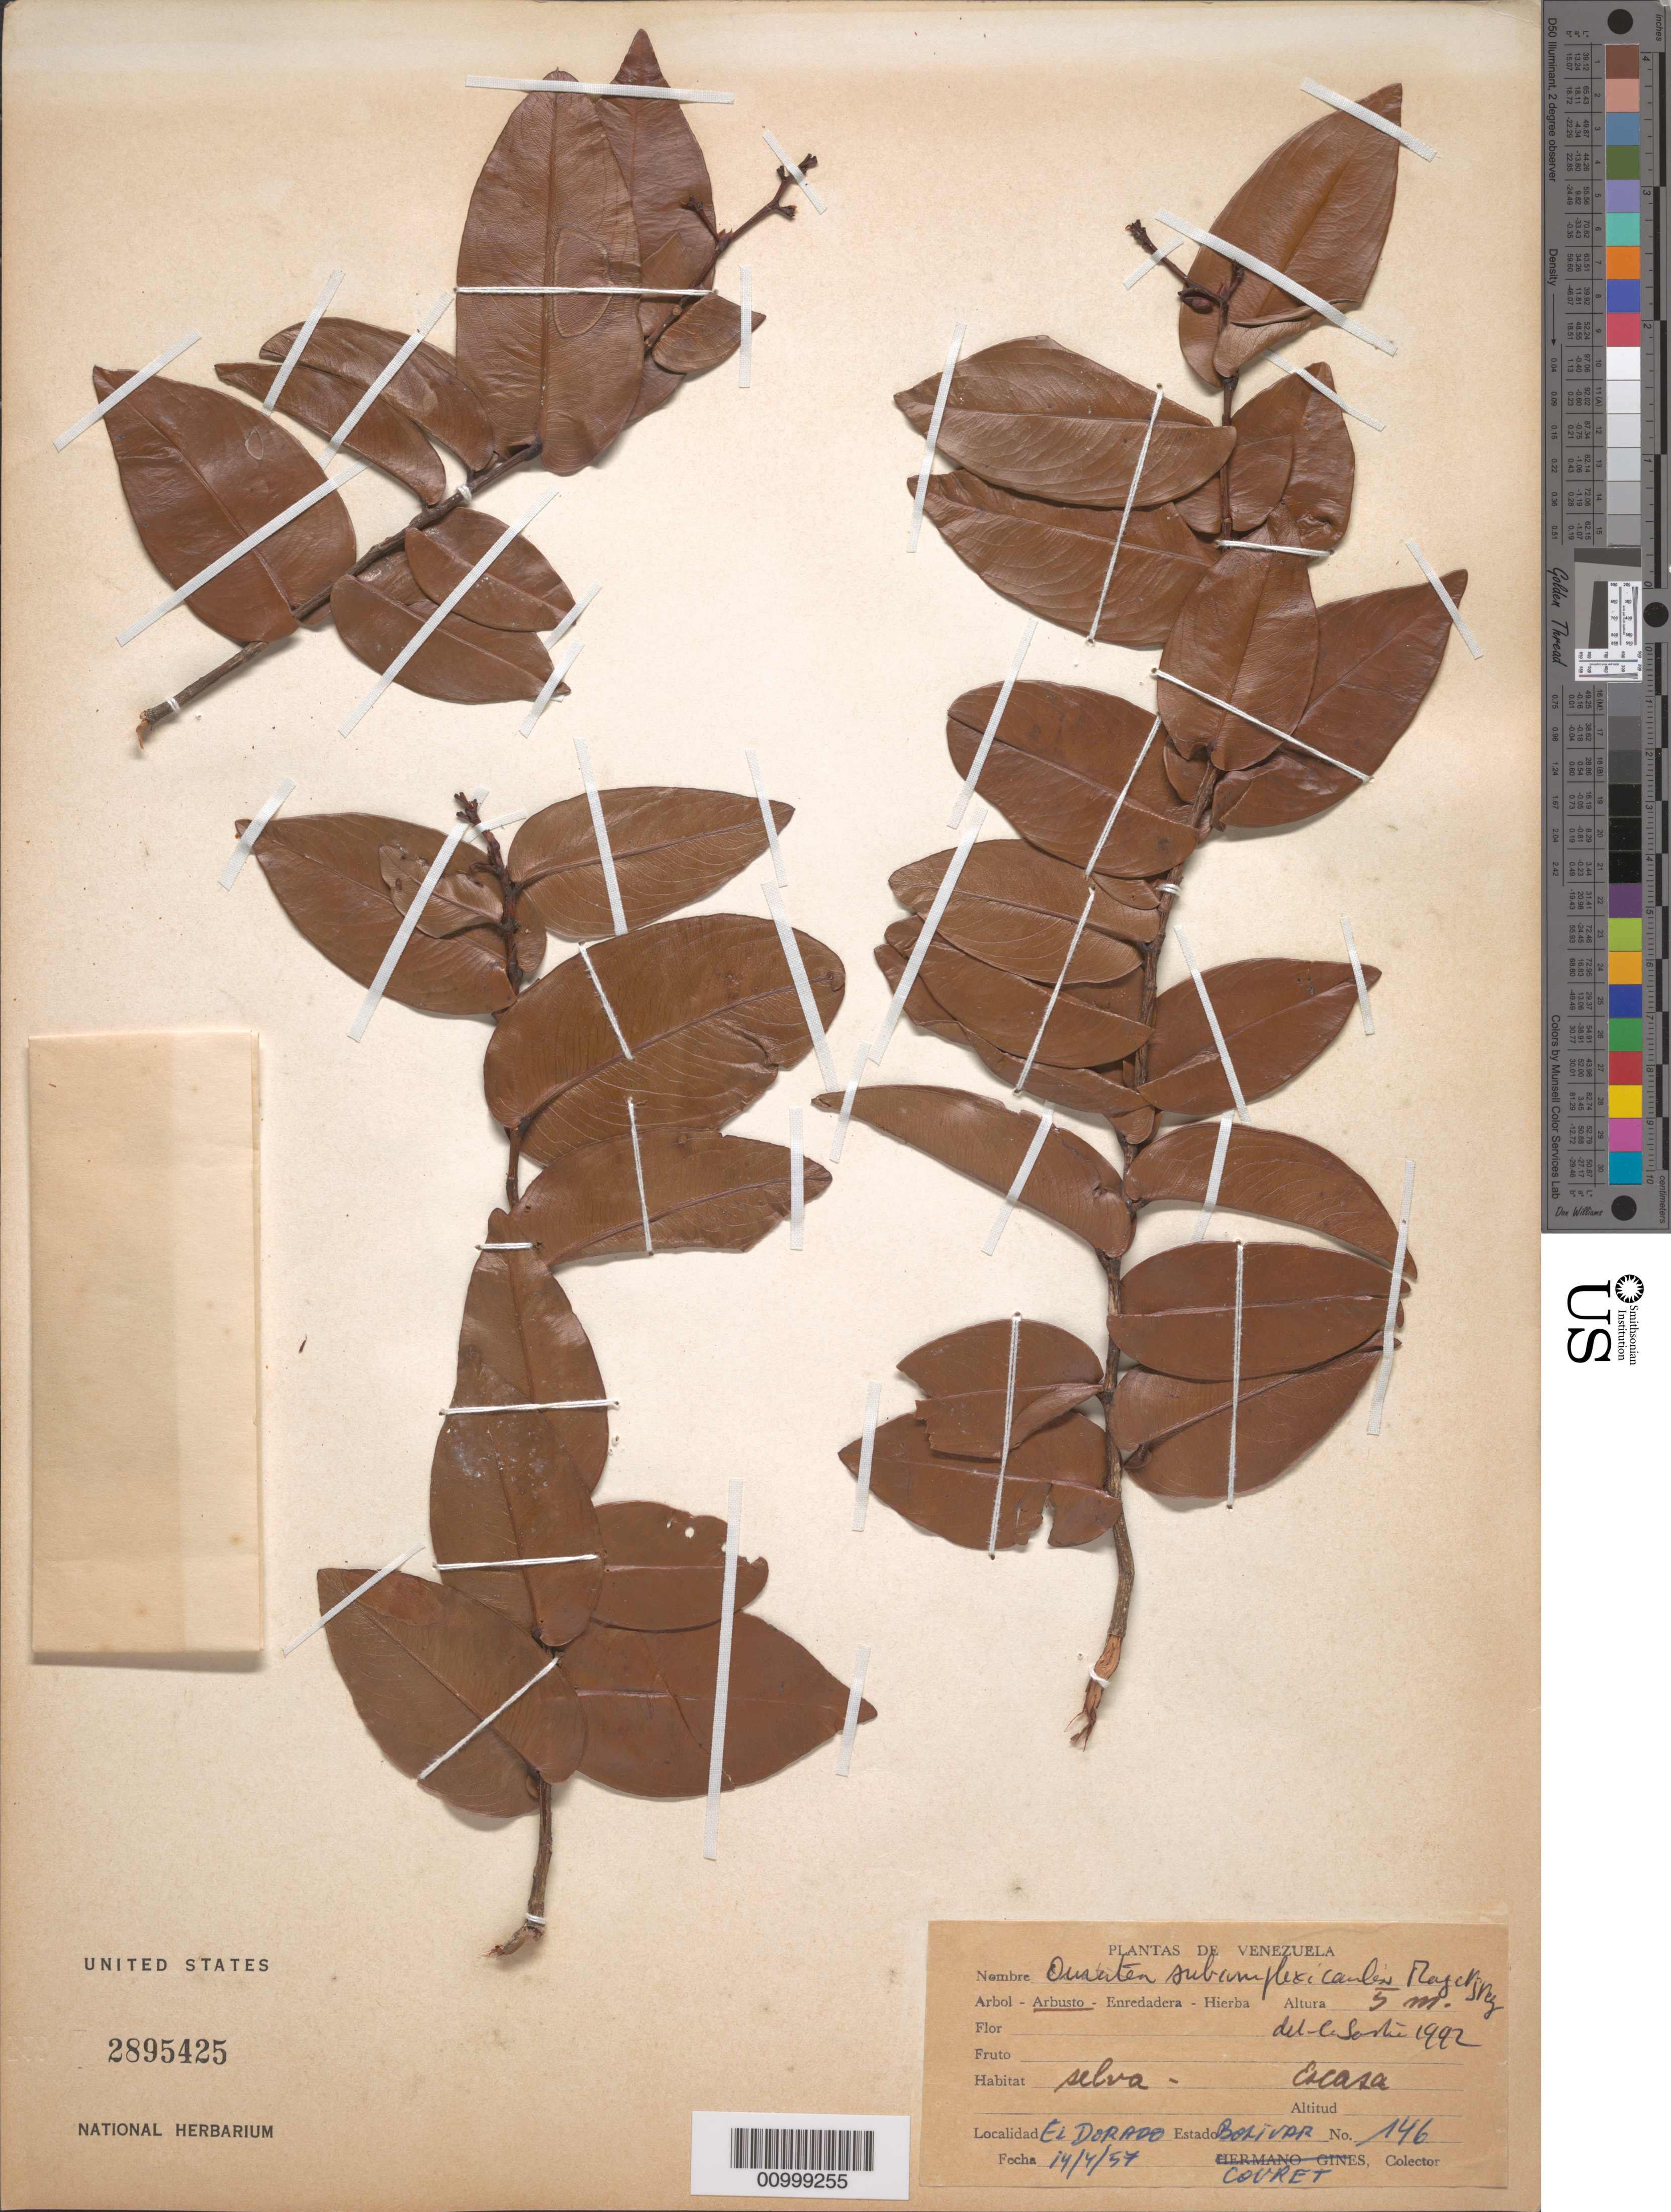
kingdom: Plantae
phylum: Tracheophyta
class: Magnoliopsida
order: Malpighiales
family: Ochnaceae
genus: Ouratea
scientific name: Ouratea subamplexicaulis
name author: Maguire & Steyerm.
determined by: Sastre, C. H. L.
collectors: -. Couret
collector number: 146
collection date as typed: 14-Apr-57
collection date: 1957-04-14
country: Venezuela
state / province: Bolívar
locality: El Dorado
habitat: Selva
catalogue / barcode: US 2895425